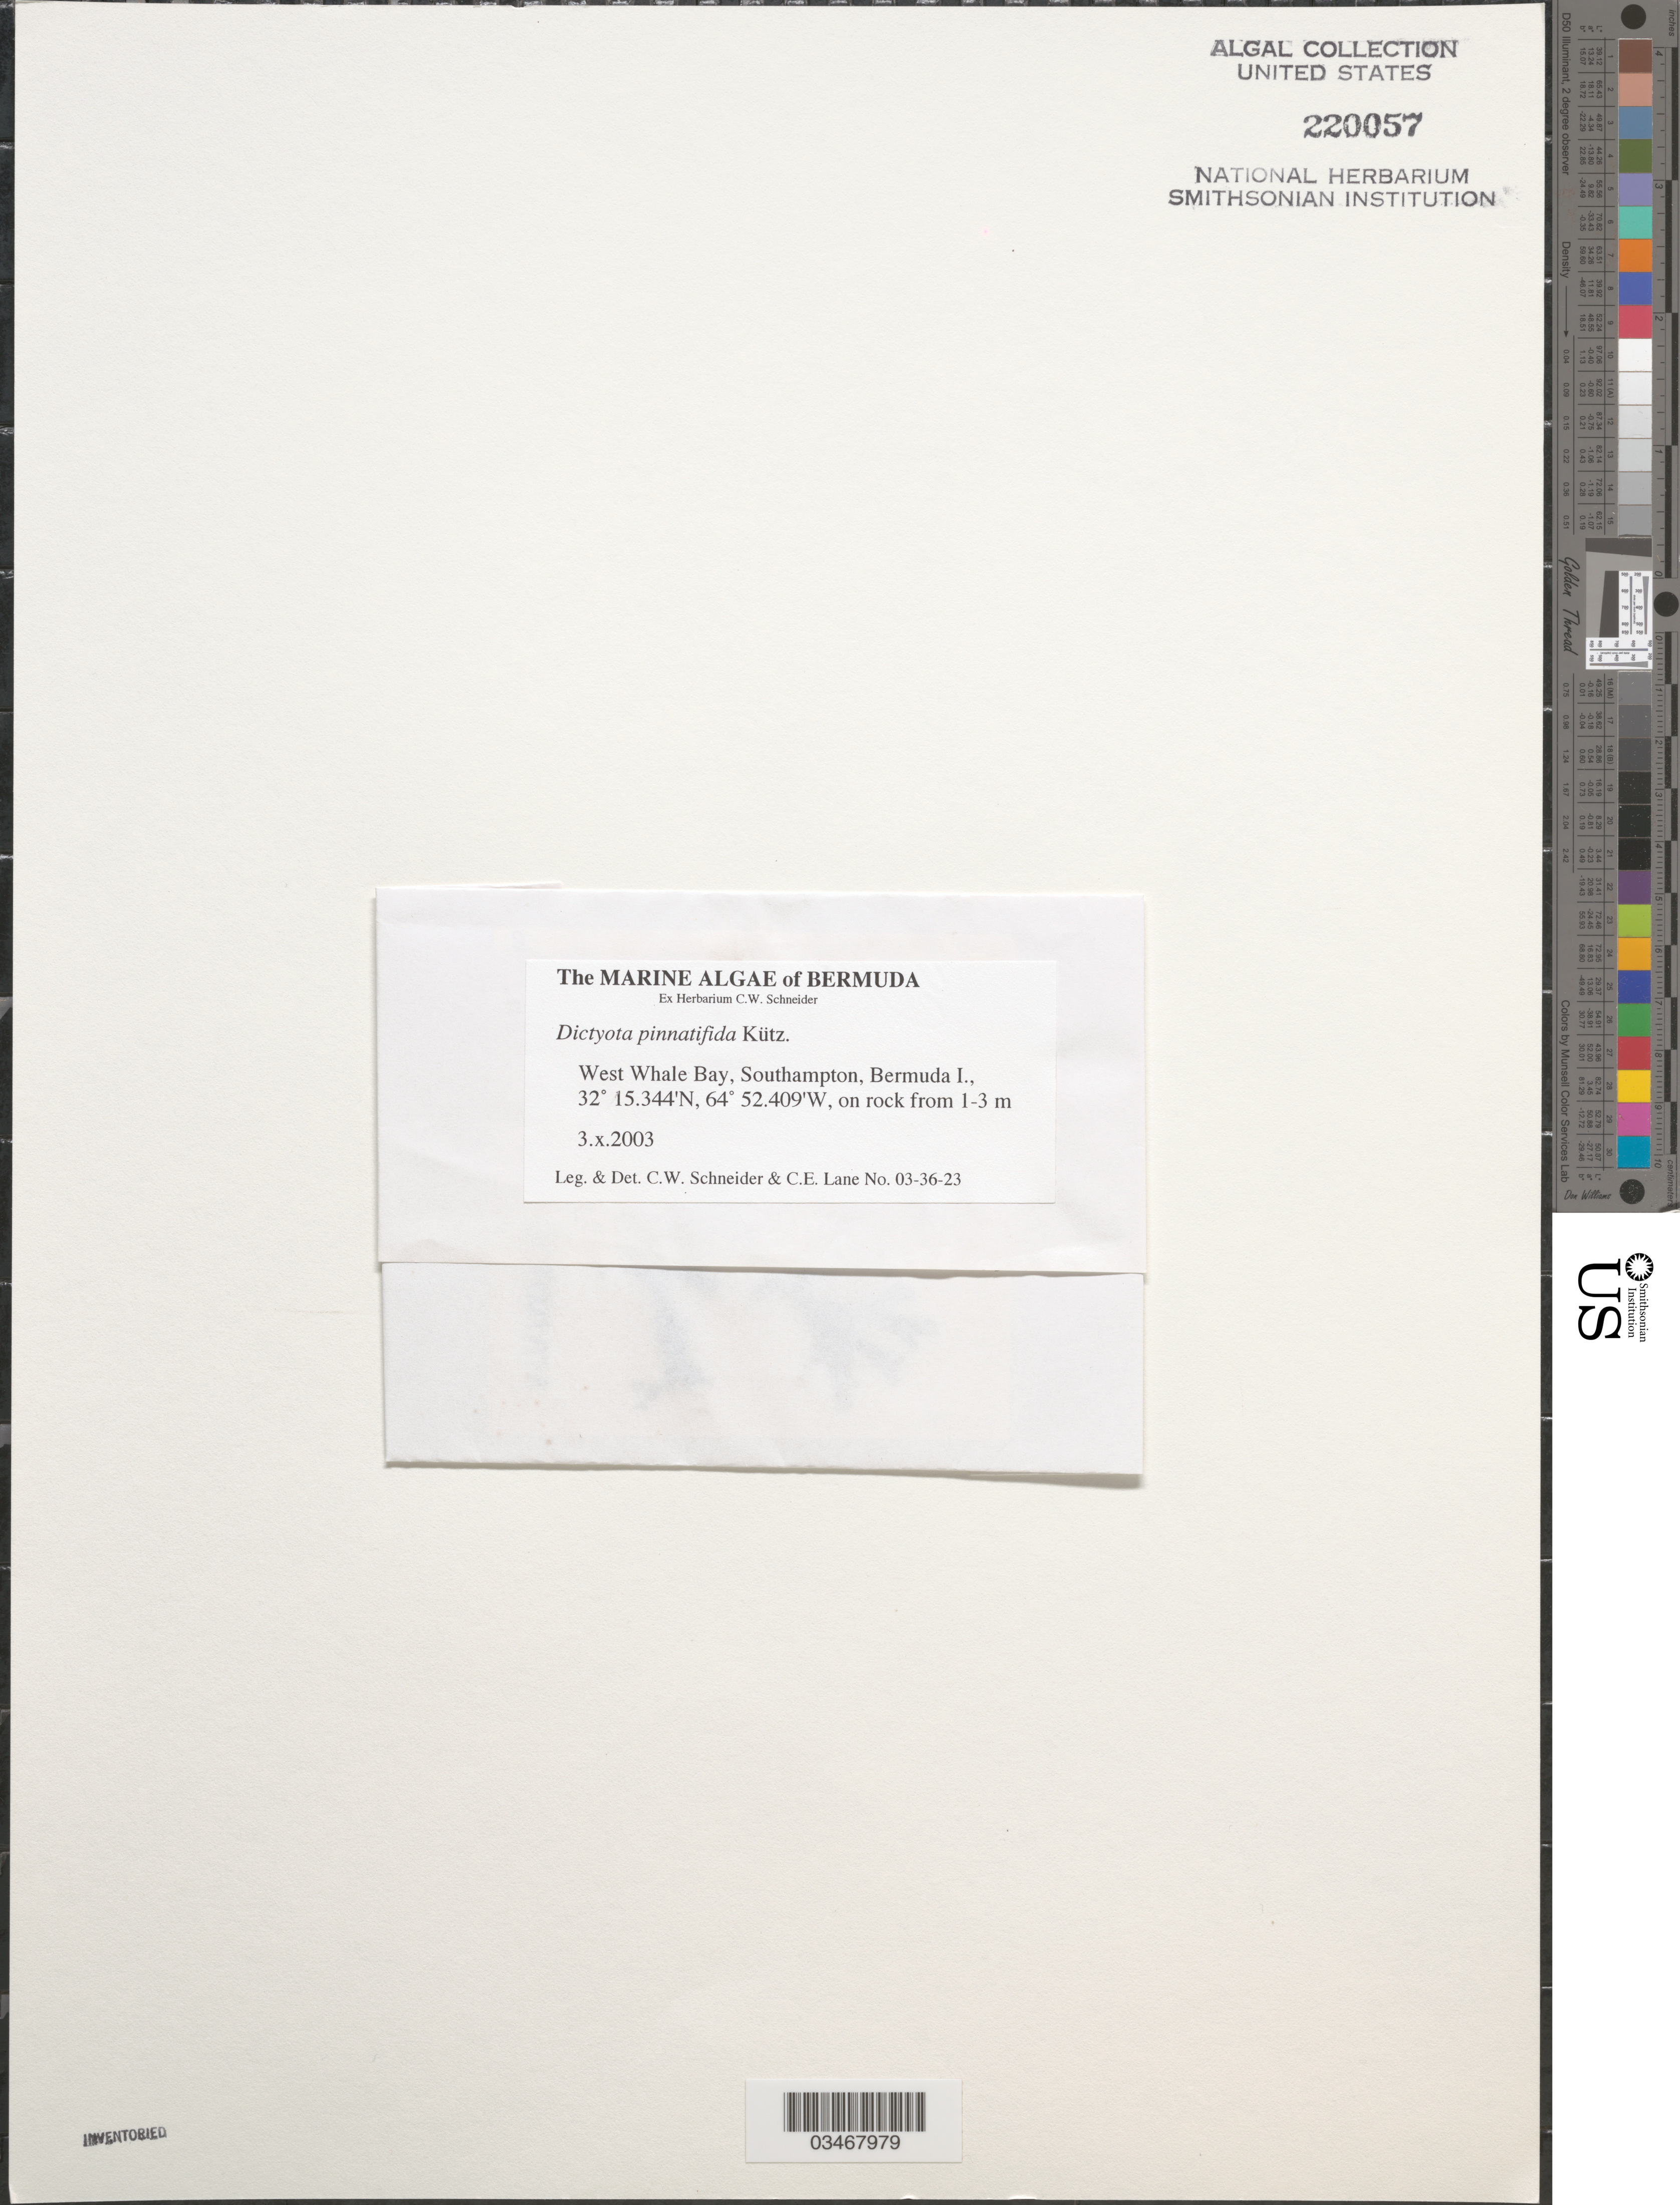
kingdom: Chromista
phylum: Ochrophyta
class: Phaeophyceae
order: Dictyotales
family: Dictyotaceae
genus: Dictyota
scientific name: Dictyota pinnatifida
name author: Kütz.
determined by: Schneider, C. W.; Lane, C. E.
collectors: C. E. Lane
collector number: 03-36-23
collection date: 2003-10-03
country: Bermuda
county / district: Southampton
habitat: on rock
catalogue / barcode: US 220057